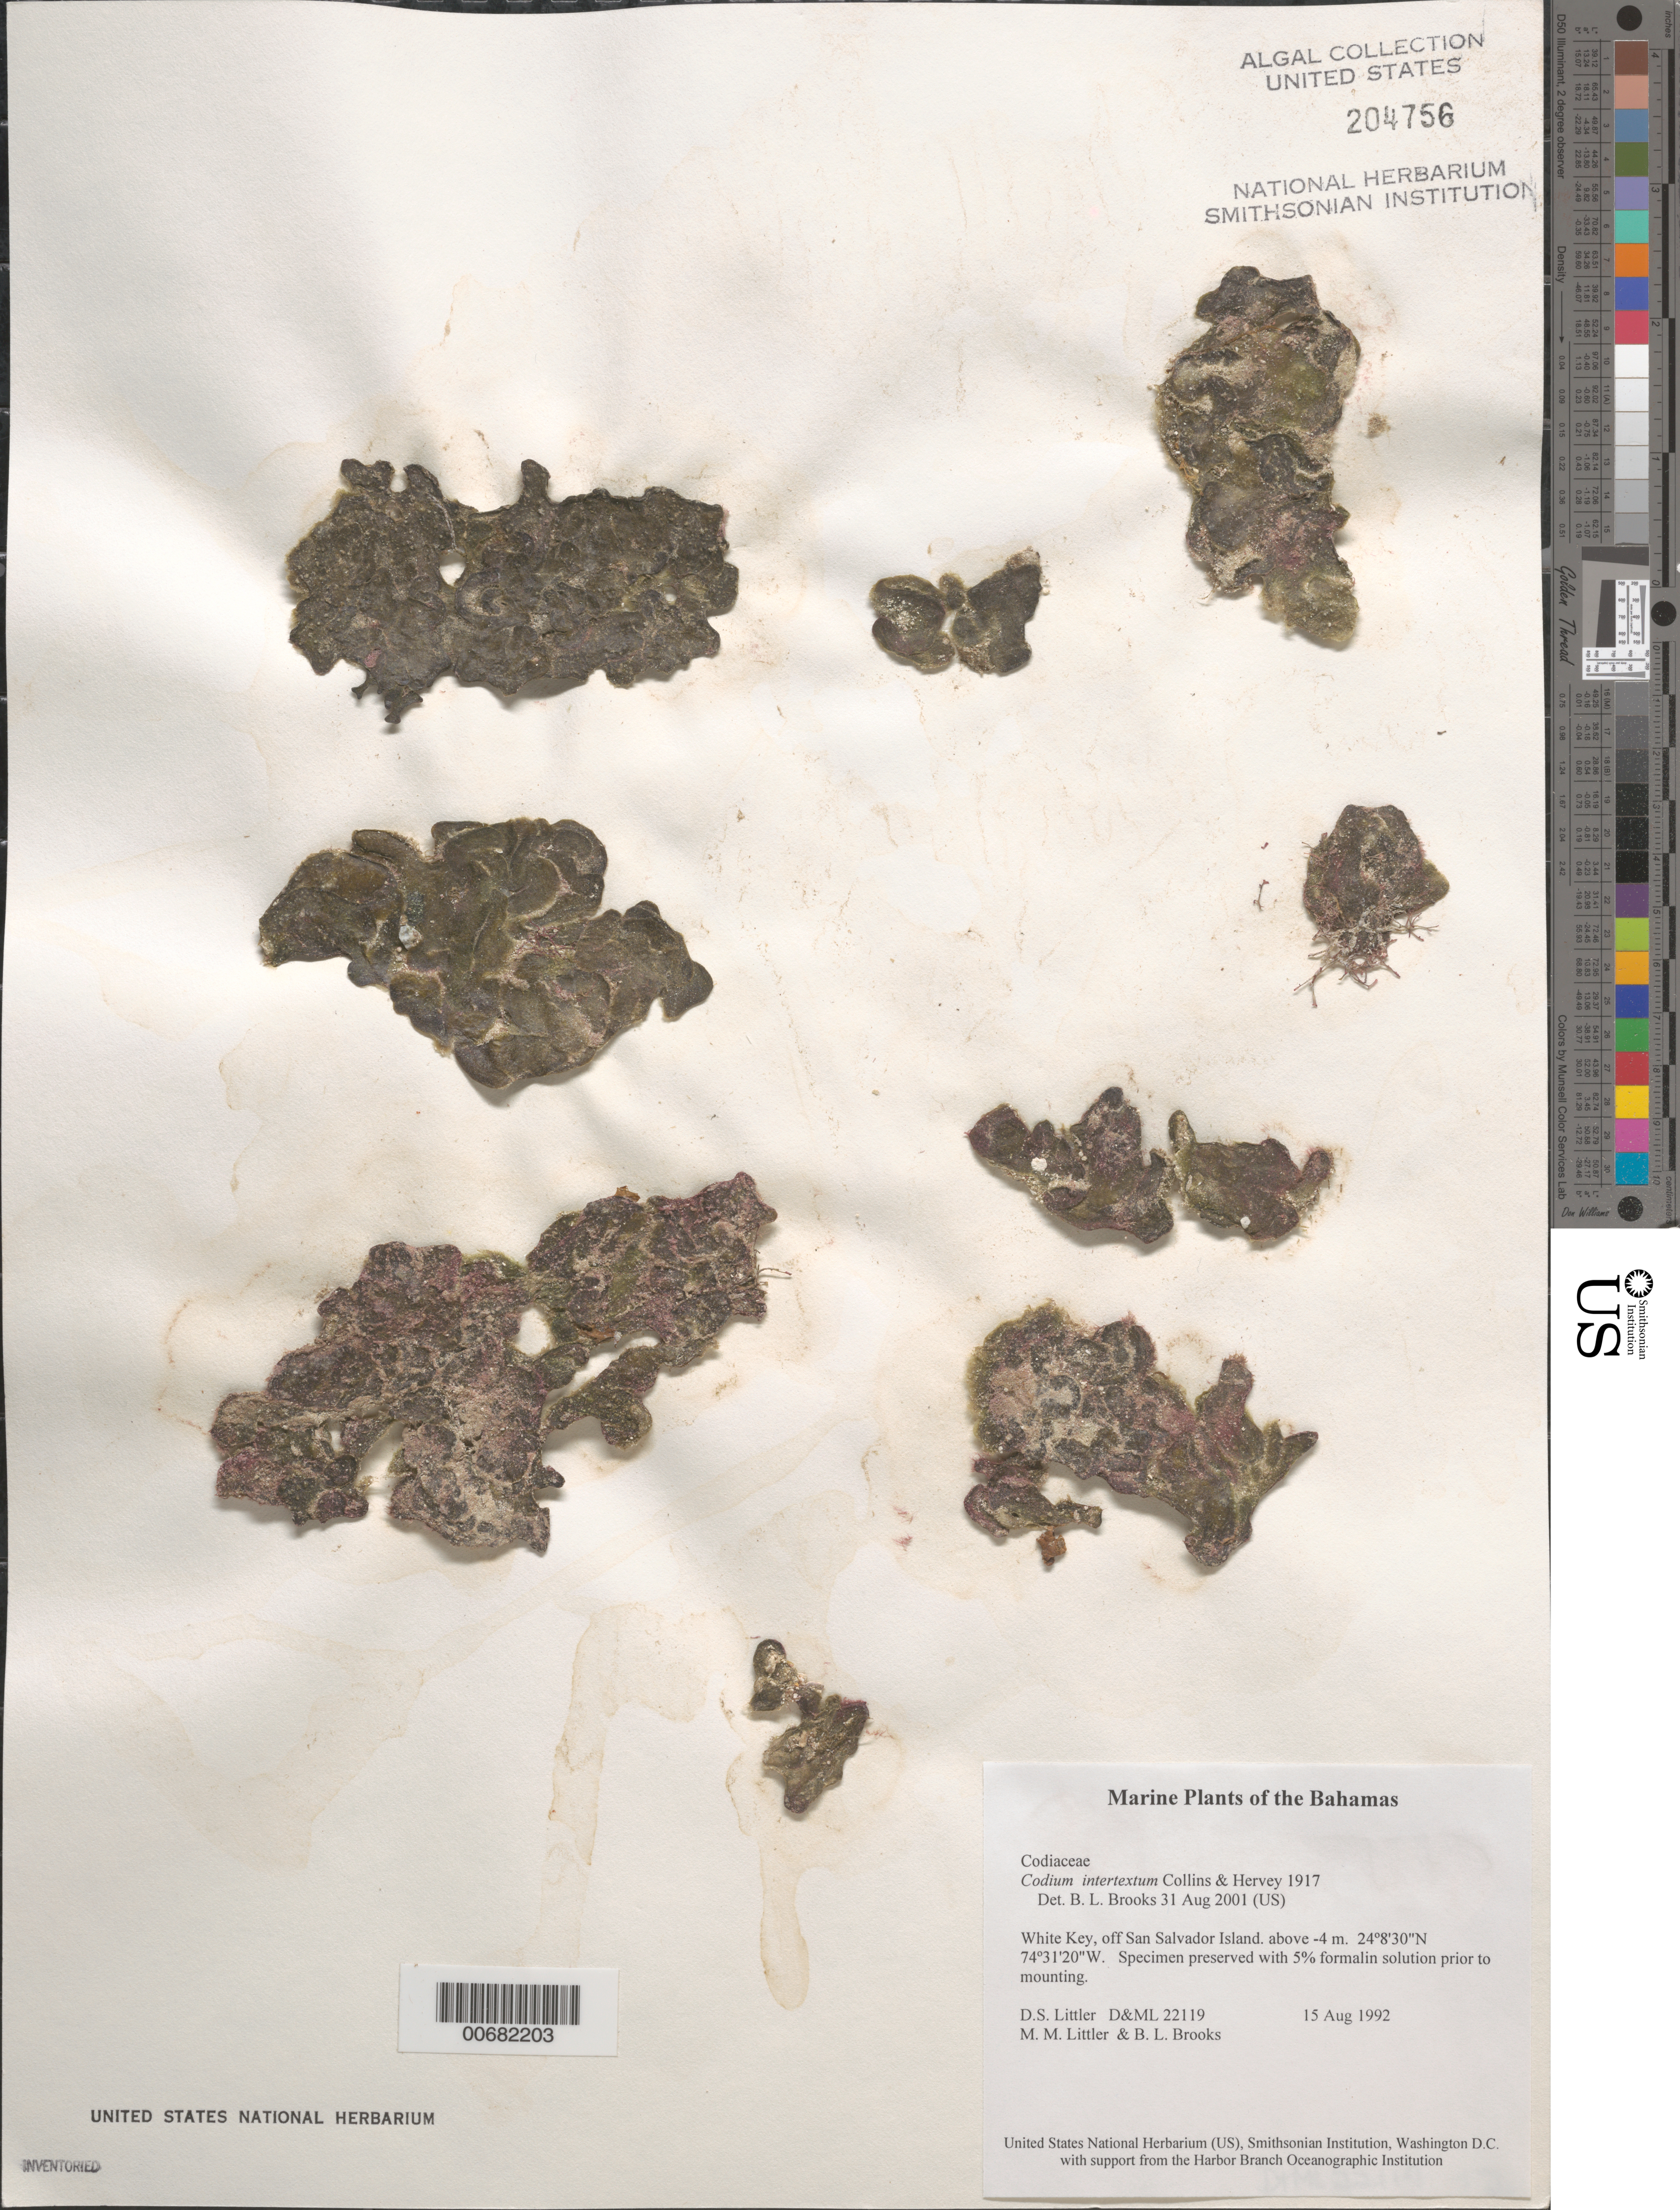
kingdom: Plantae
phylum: Chlorophyta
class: Ulvophyceae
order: Bryopsidales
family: Codiaceae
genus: Codium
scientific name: Codium intertextum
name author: Collins & Herv.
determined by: Brooks, B. L., (BOT), Smithsonian Institution - National Museum of Natural History (UNITED STATES)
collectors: D. S. Littler, M. M. Littler & B. Brooks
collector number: D&ML 22119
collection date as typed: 15 Aug 1992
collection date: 1992-08-15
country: Bahamas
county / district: San Salvador District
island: White Key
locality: Off San Salvador Island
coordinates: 24 8' 30" N, 74 31' 20" W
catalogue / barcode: US 204756